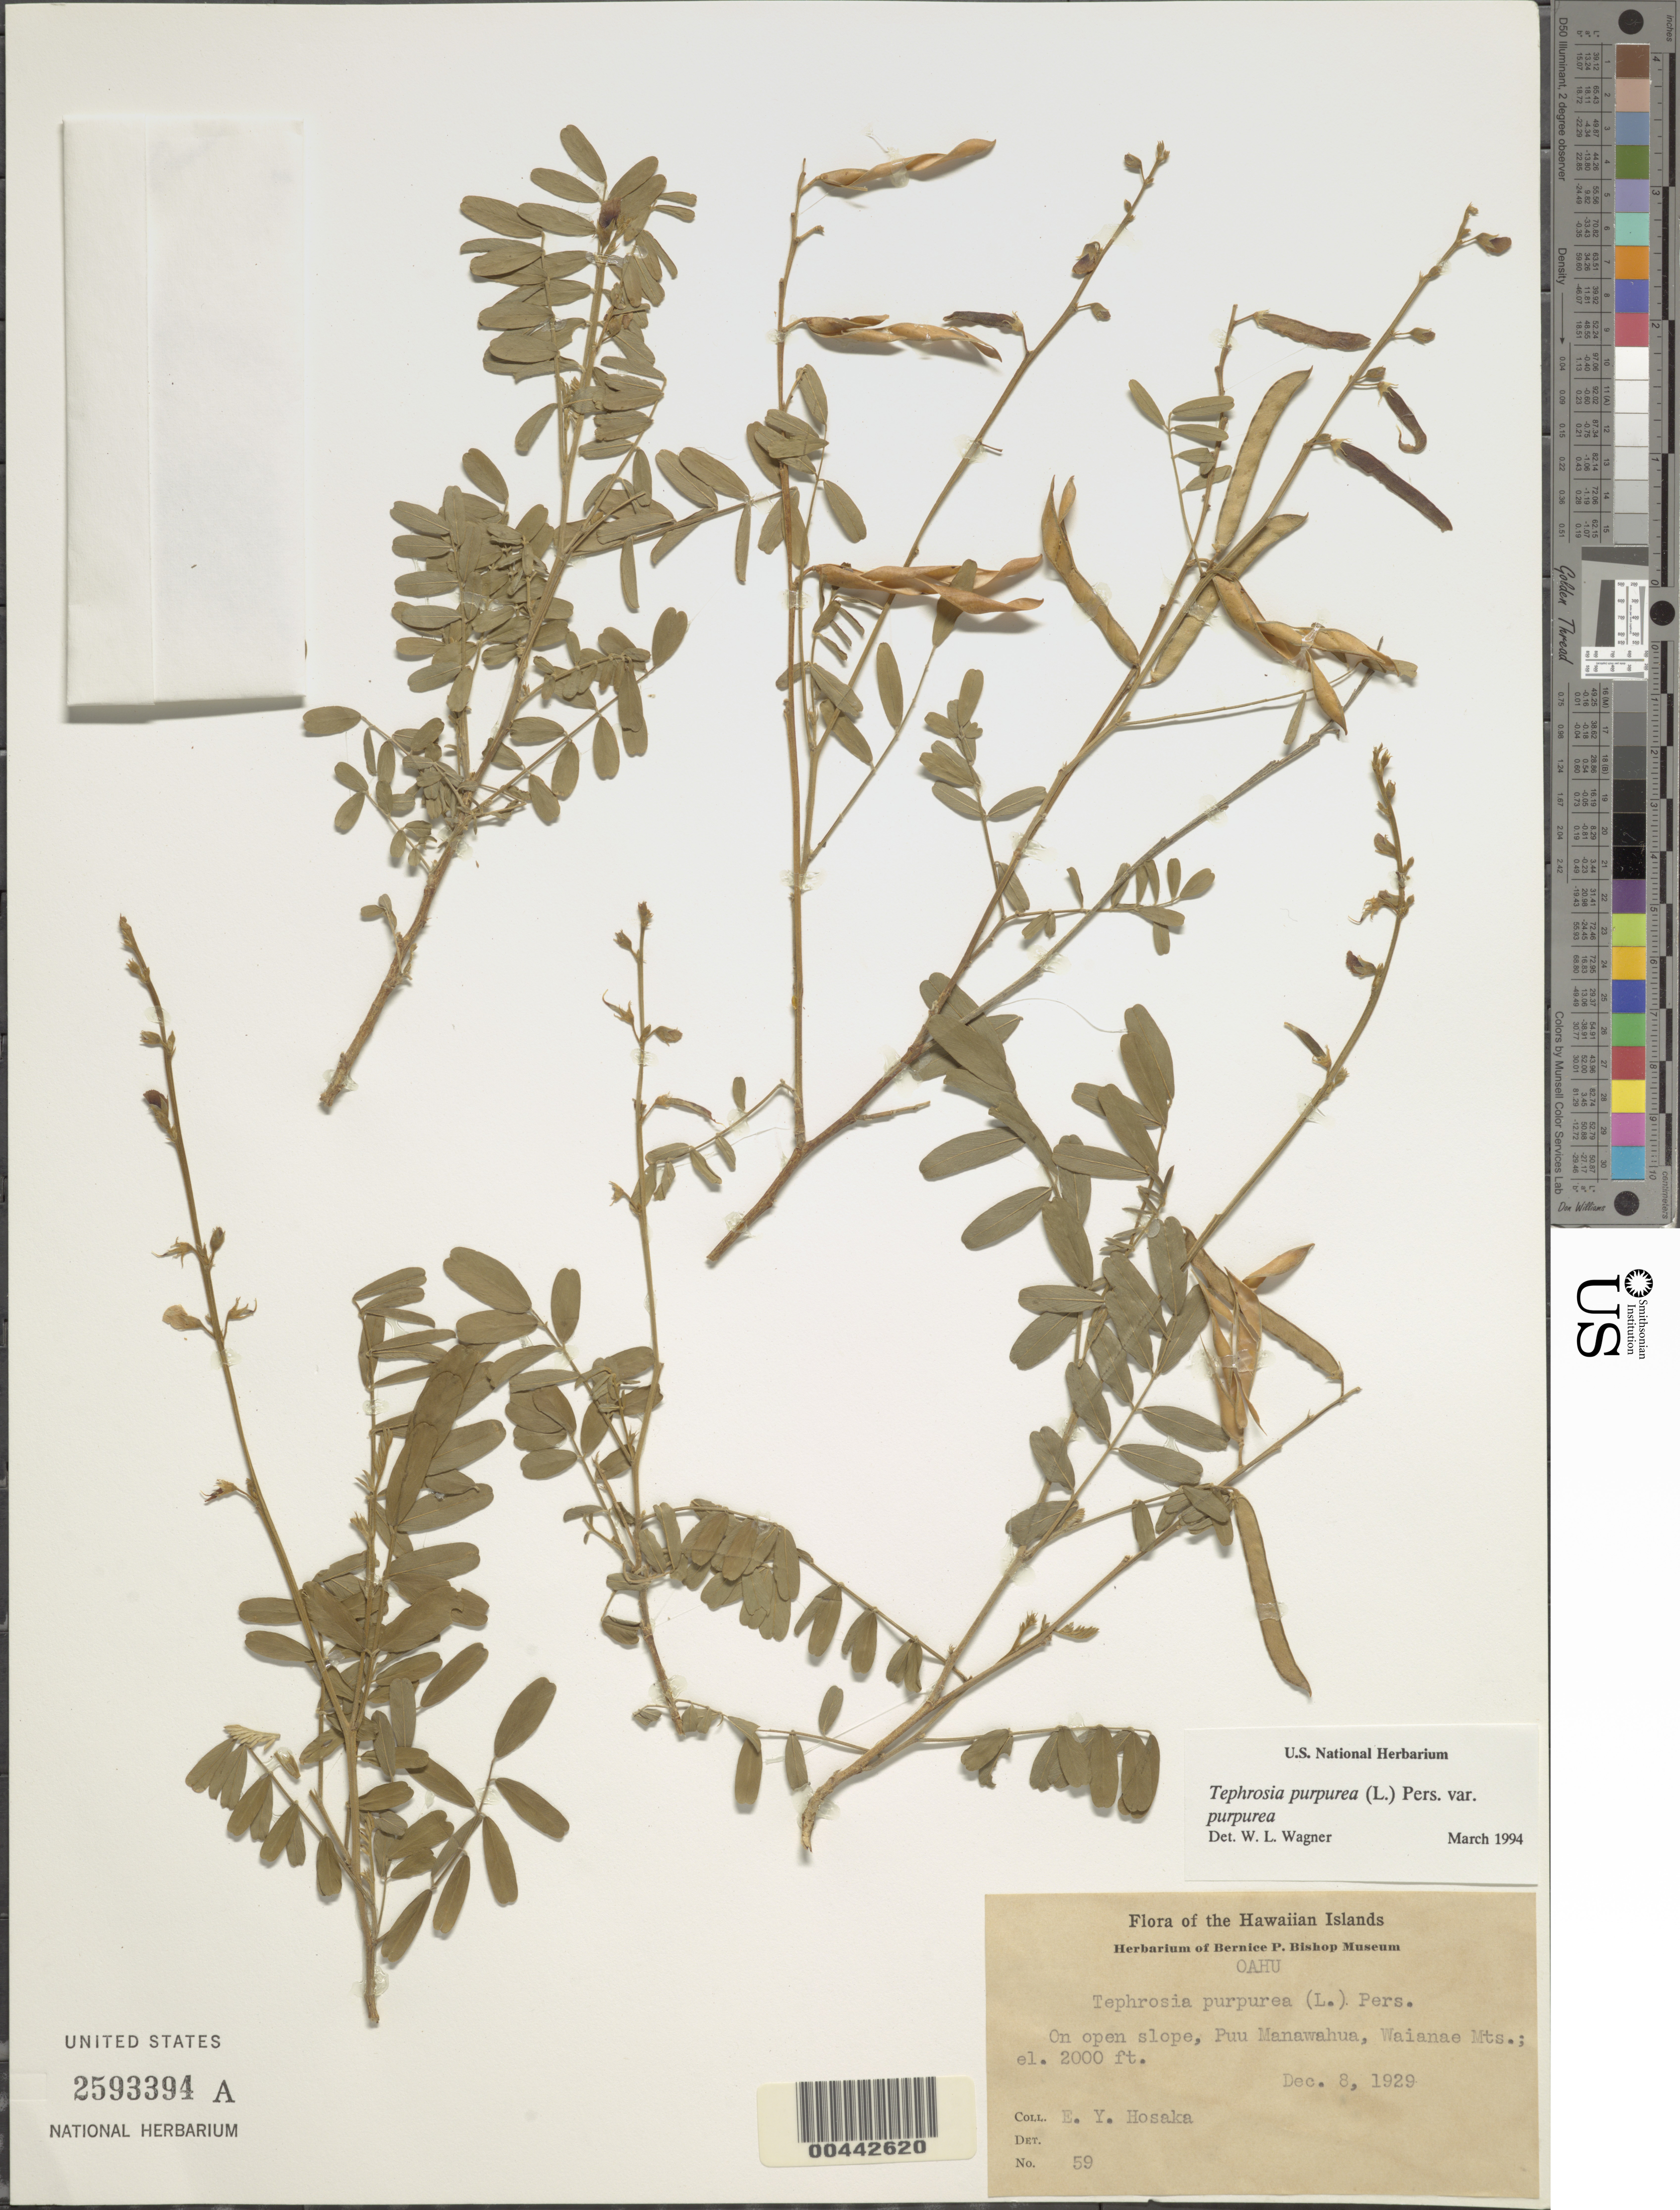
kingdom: Plantae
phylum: Tracheophyta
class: Magnoliopsida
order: Fabales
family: Fabaceae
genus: Tephrosia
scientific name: Tephrosia purpurea var. purpurea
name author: (L.) Pers.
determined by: Wagner, W. L., (BOT), Smithsonian Institution - National Museum of Natural History (UNITED STATES)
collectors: E. Y. Hosaka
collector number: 59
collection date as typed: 8 Dec 1929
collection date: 1929-12-08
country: United States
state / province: Hawaii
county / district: Honolulu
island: Oahu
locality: Puu Manawahua, Waianae Mts.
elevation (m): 610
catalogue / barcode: US 2593394A